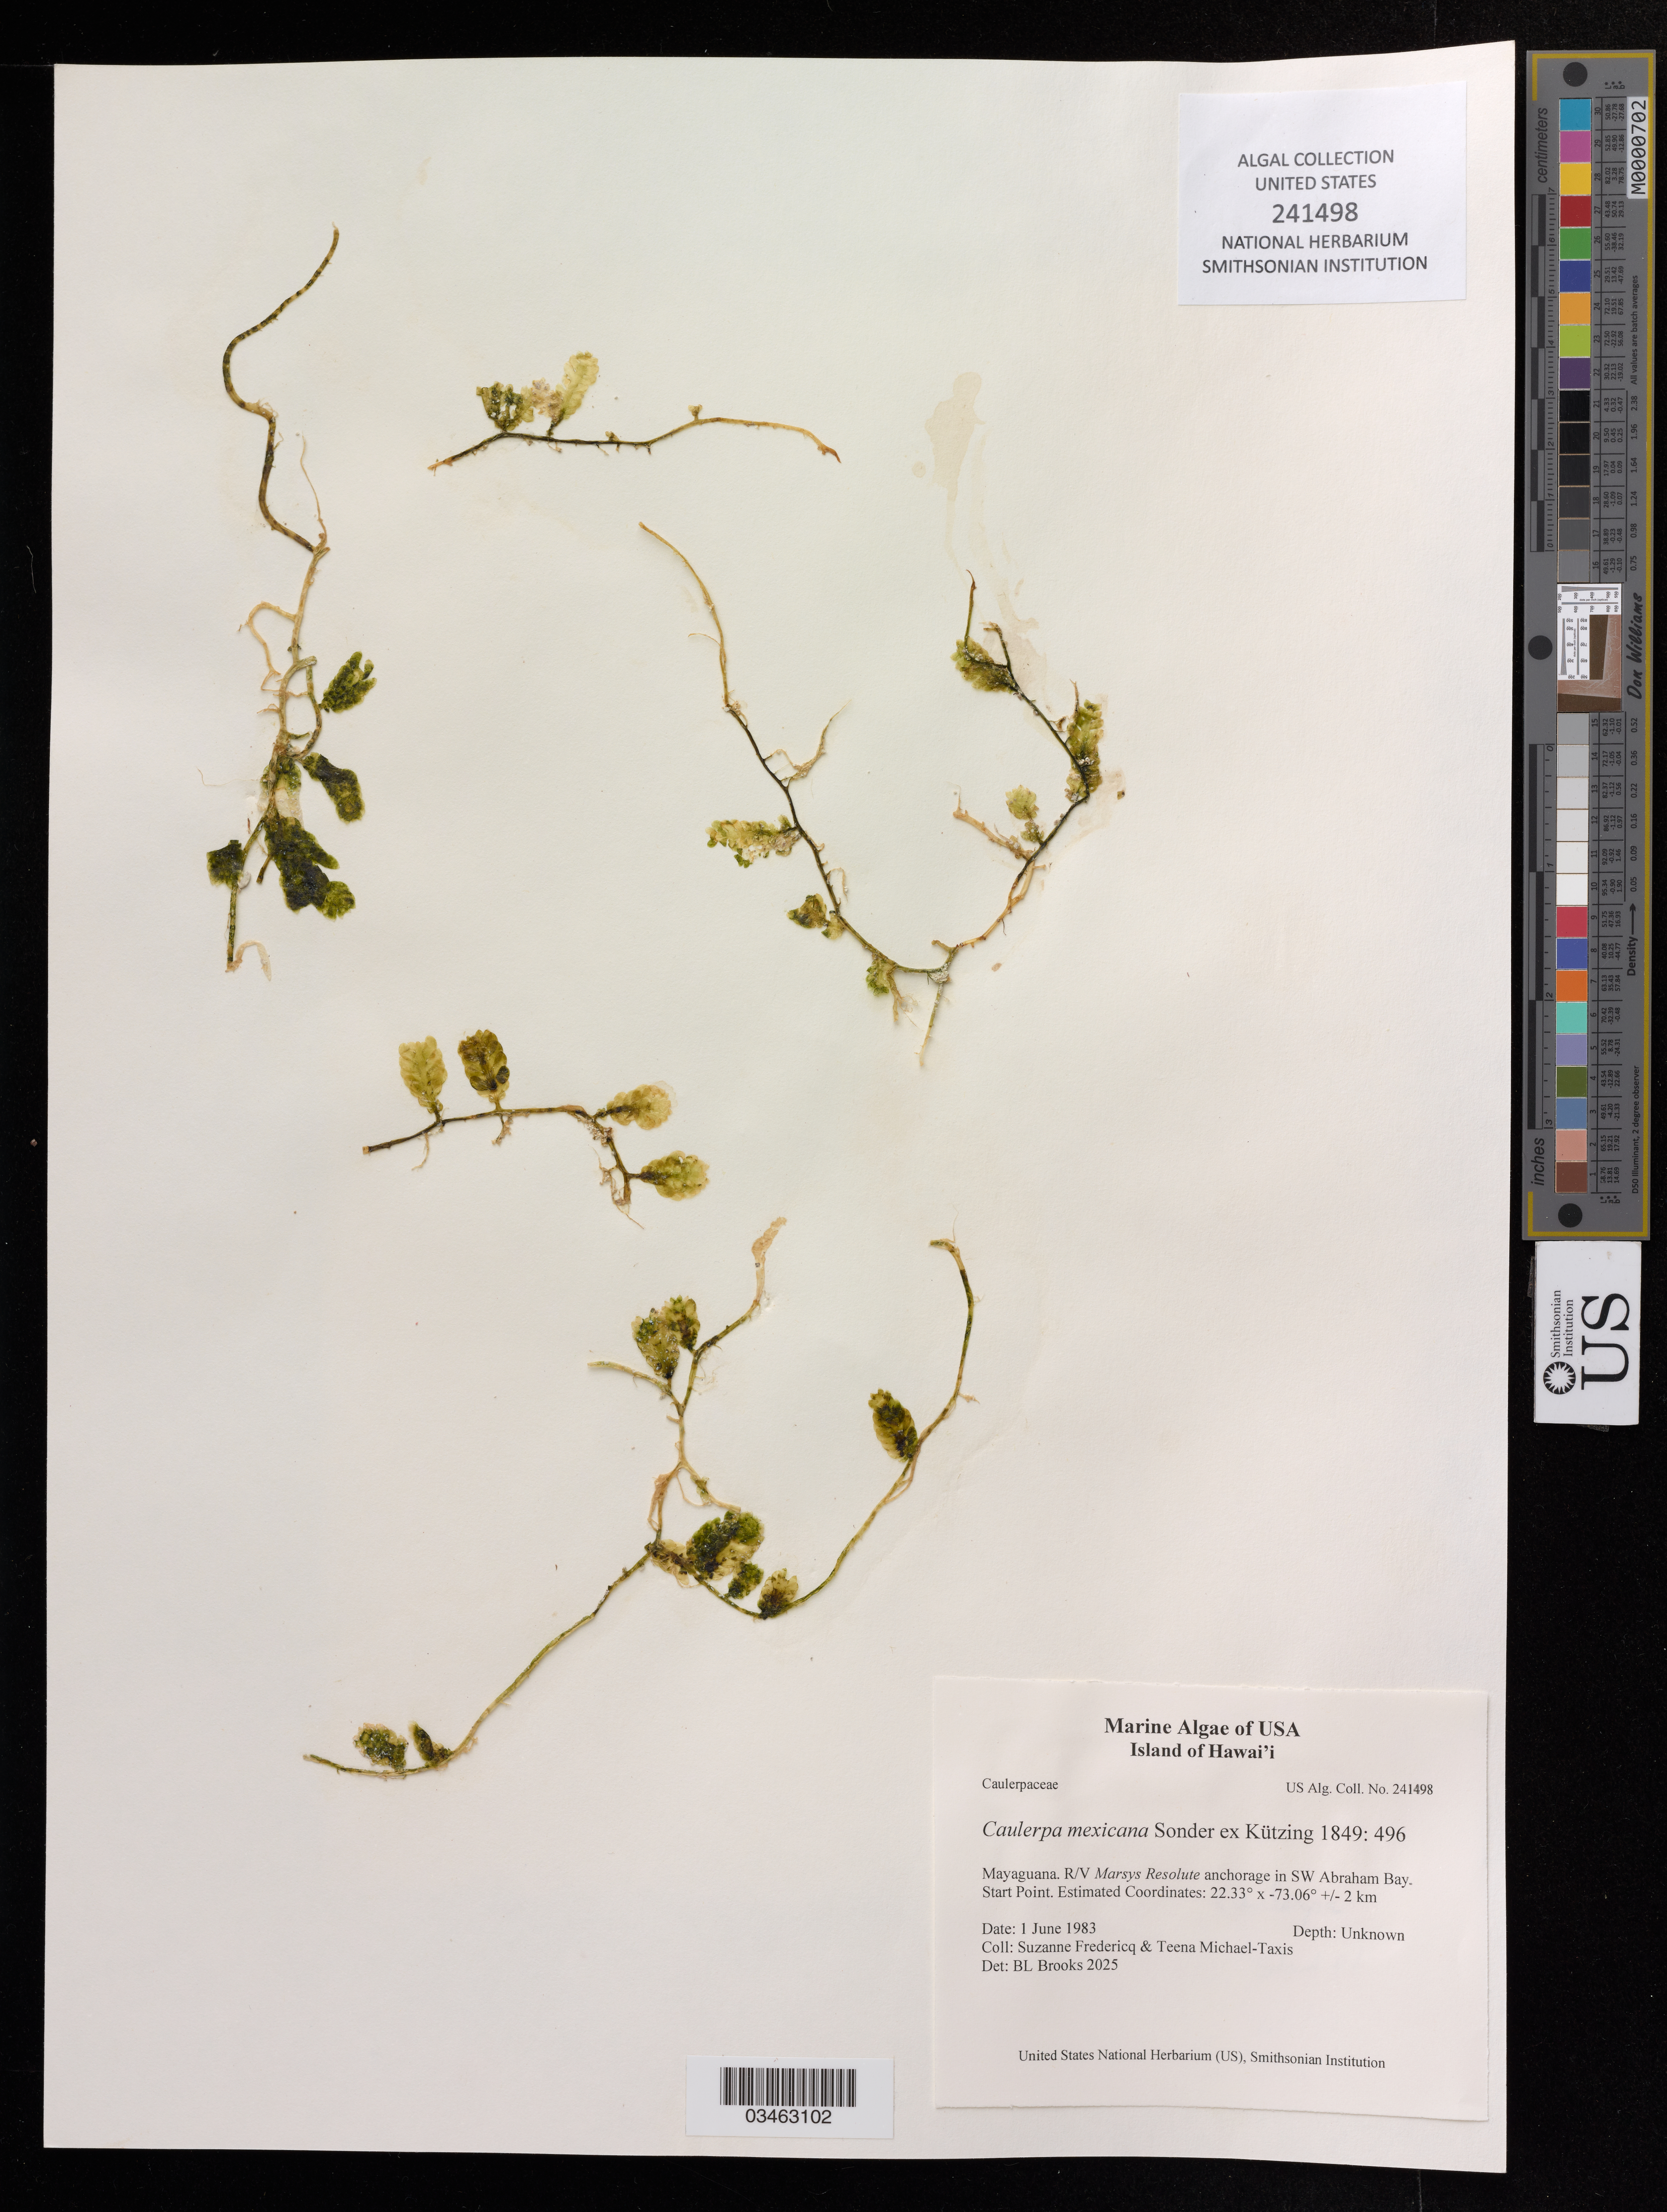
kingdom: Plantae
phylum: Chlorophyta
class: Ulvophyceae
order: Bryopsidales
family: Caulerpaceae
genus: Caulerpa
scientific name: Caulerpa mexicana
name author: Sond. ex Kütz.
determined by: Brooks, B. L., (BOT), Smithsonian Institution - National Museum of Natural History (UNITED STATES)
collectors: S. Fredericq & T. Michael-Taxis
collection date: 1983-06-01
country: Bahamas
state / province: Mayaguana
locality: R/V Marsys Resolute anchorage in SW Abraham Bay. Start Point.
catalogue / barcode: US 241498